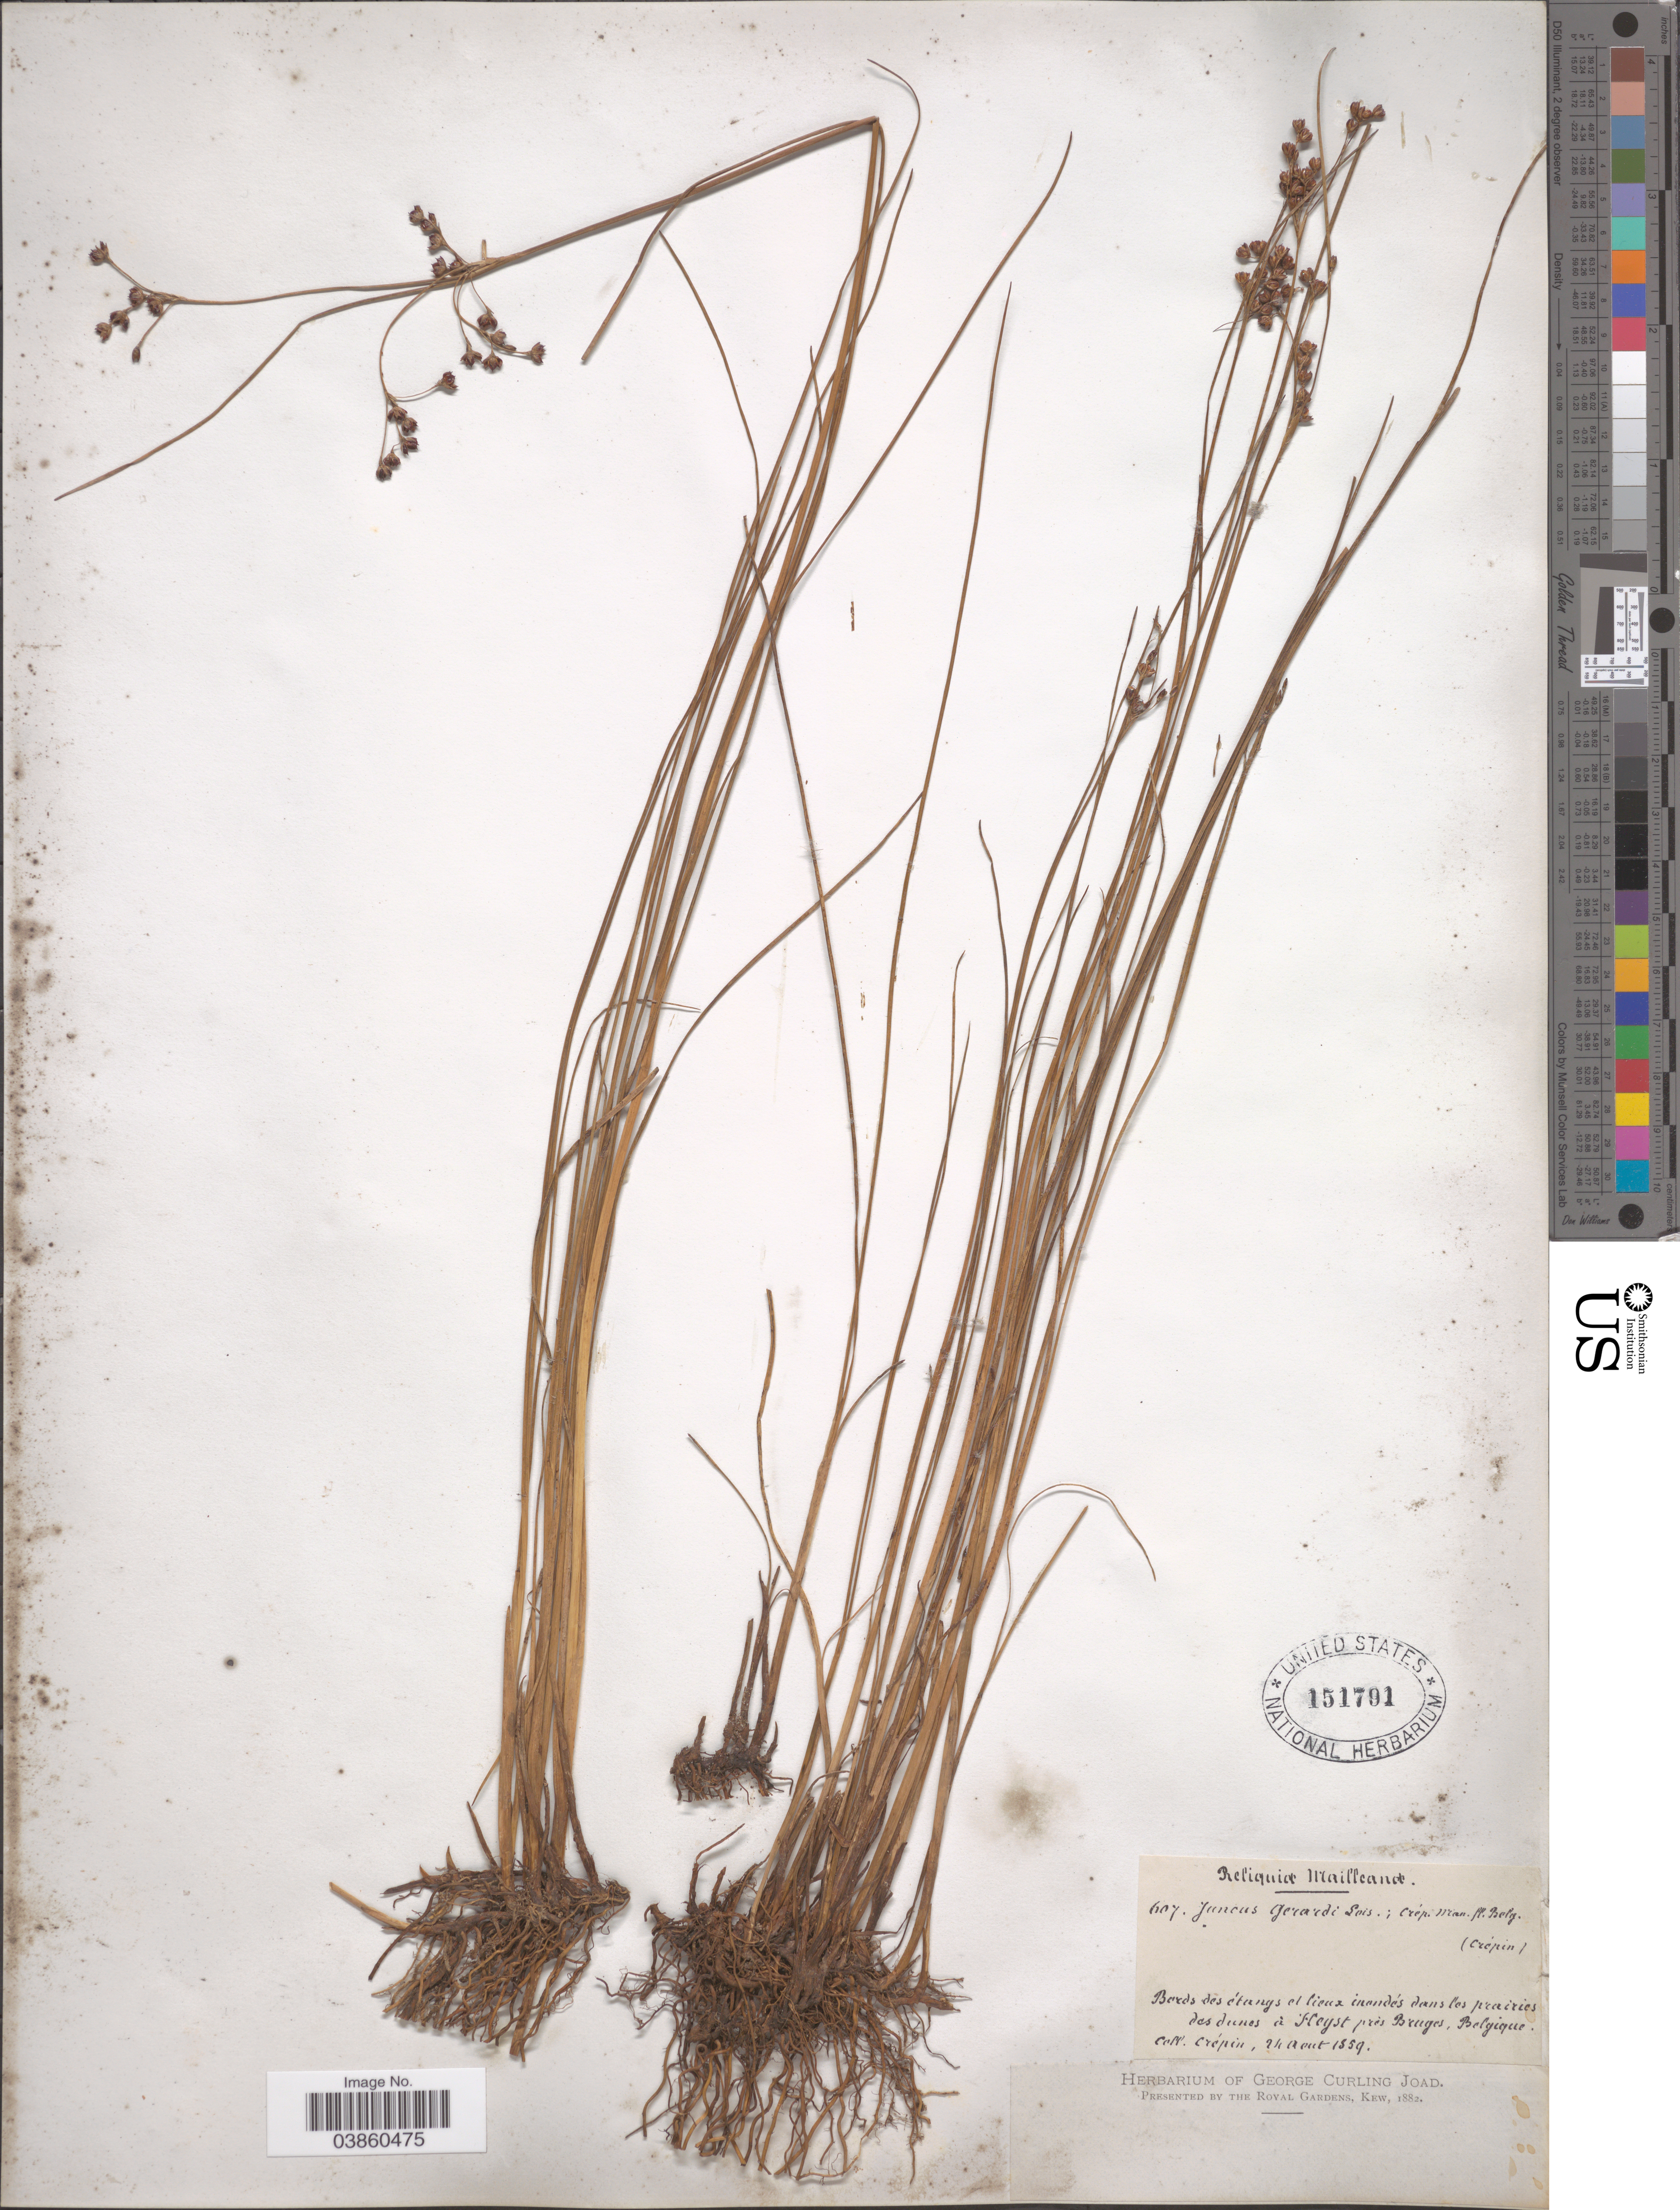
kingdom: Plantae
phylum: Tracheophyta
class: Liliopsida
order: Poales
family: Juncaceae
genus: Juncus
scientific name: Juncus gerardi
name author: Loisel.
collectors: Crepin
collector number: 607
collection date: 1859-08-24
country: Belgium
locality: Bords des étangs el lieux inandés dans les prairies des dunes à Heyst près Bruges, Belgique.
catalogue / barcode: US 151791